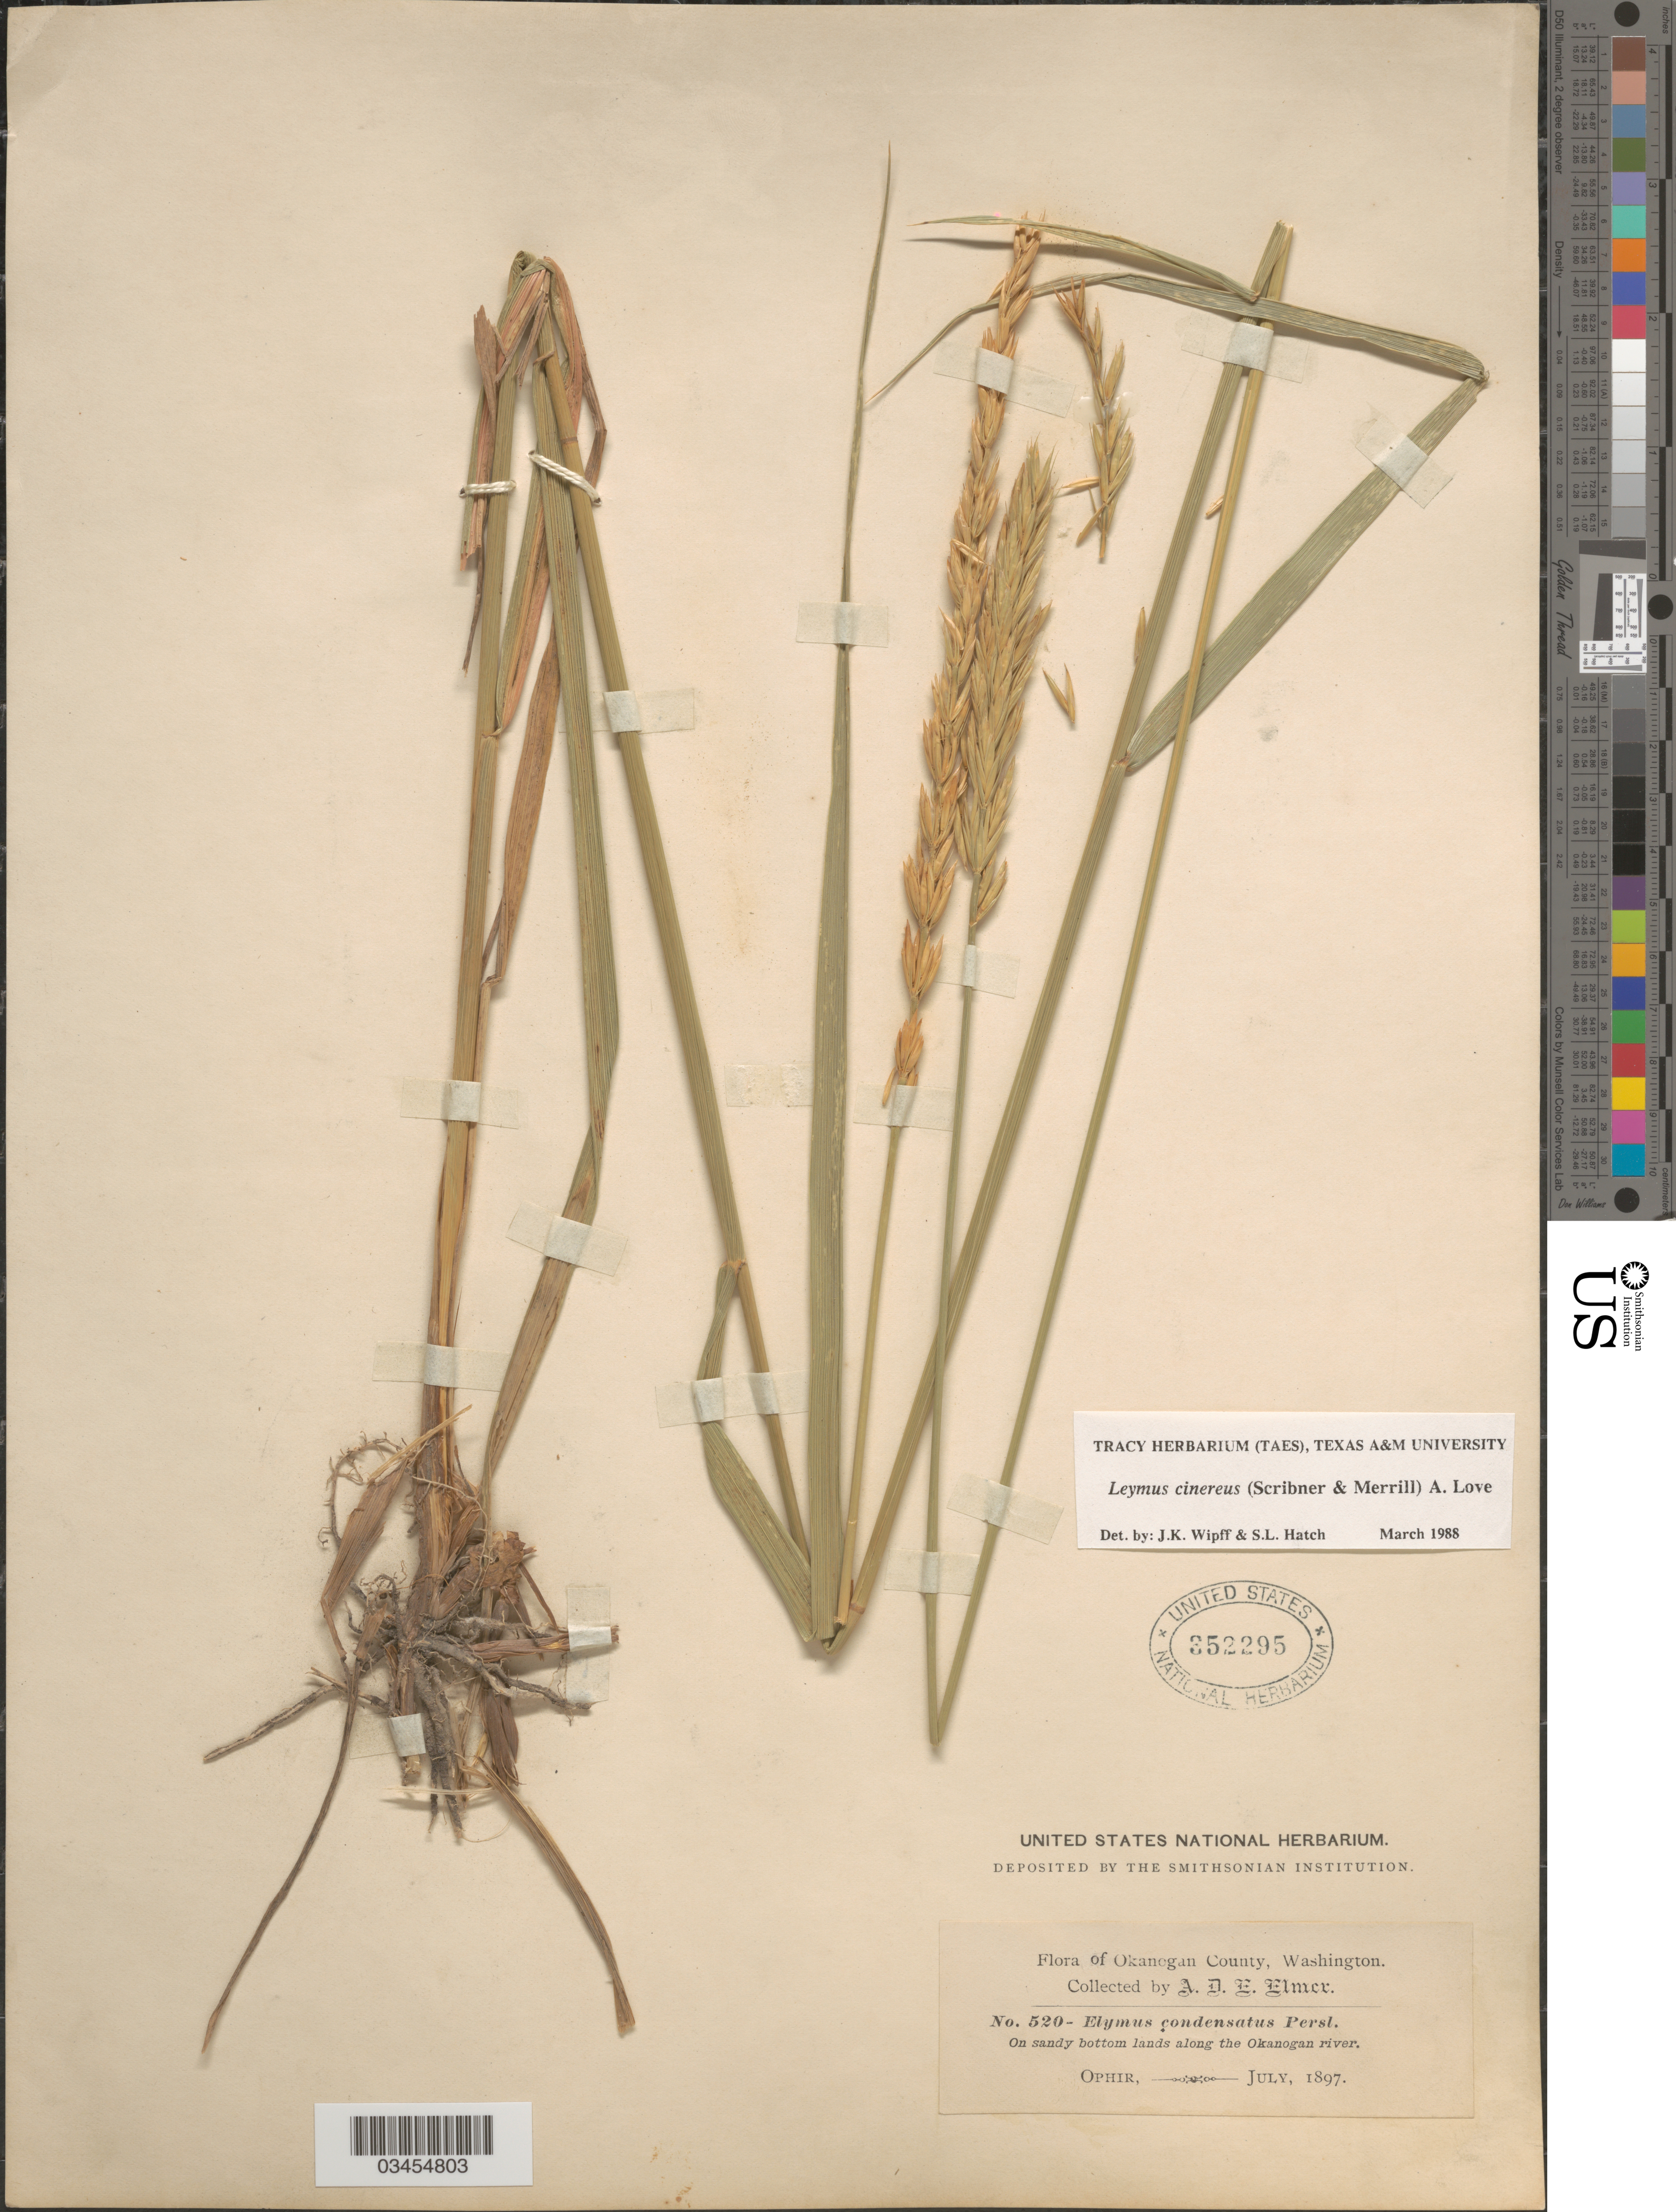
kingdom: Plantae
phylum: Tracheophyta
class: Liliopsida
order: Poales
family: Poaceae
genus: Leymus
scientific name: Leymus cinereus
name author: (Scribn. & Merr.) Á. Löve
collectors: A. D. E. Elmer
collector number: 520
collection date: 1897-07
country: United States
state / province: Washington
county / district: Okanogan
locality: Okanogan County. On sandy bottom lands along the Okanogan river. Ophir.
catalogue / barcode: US 352295